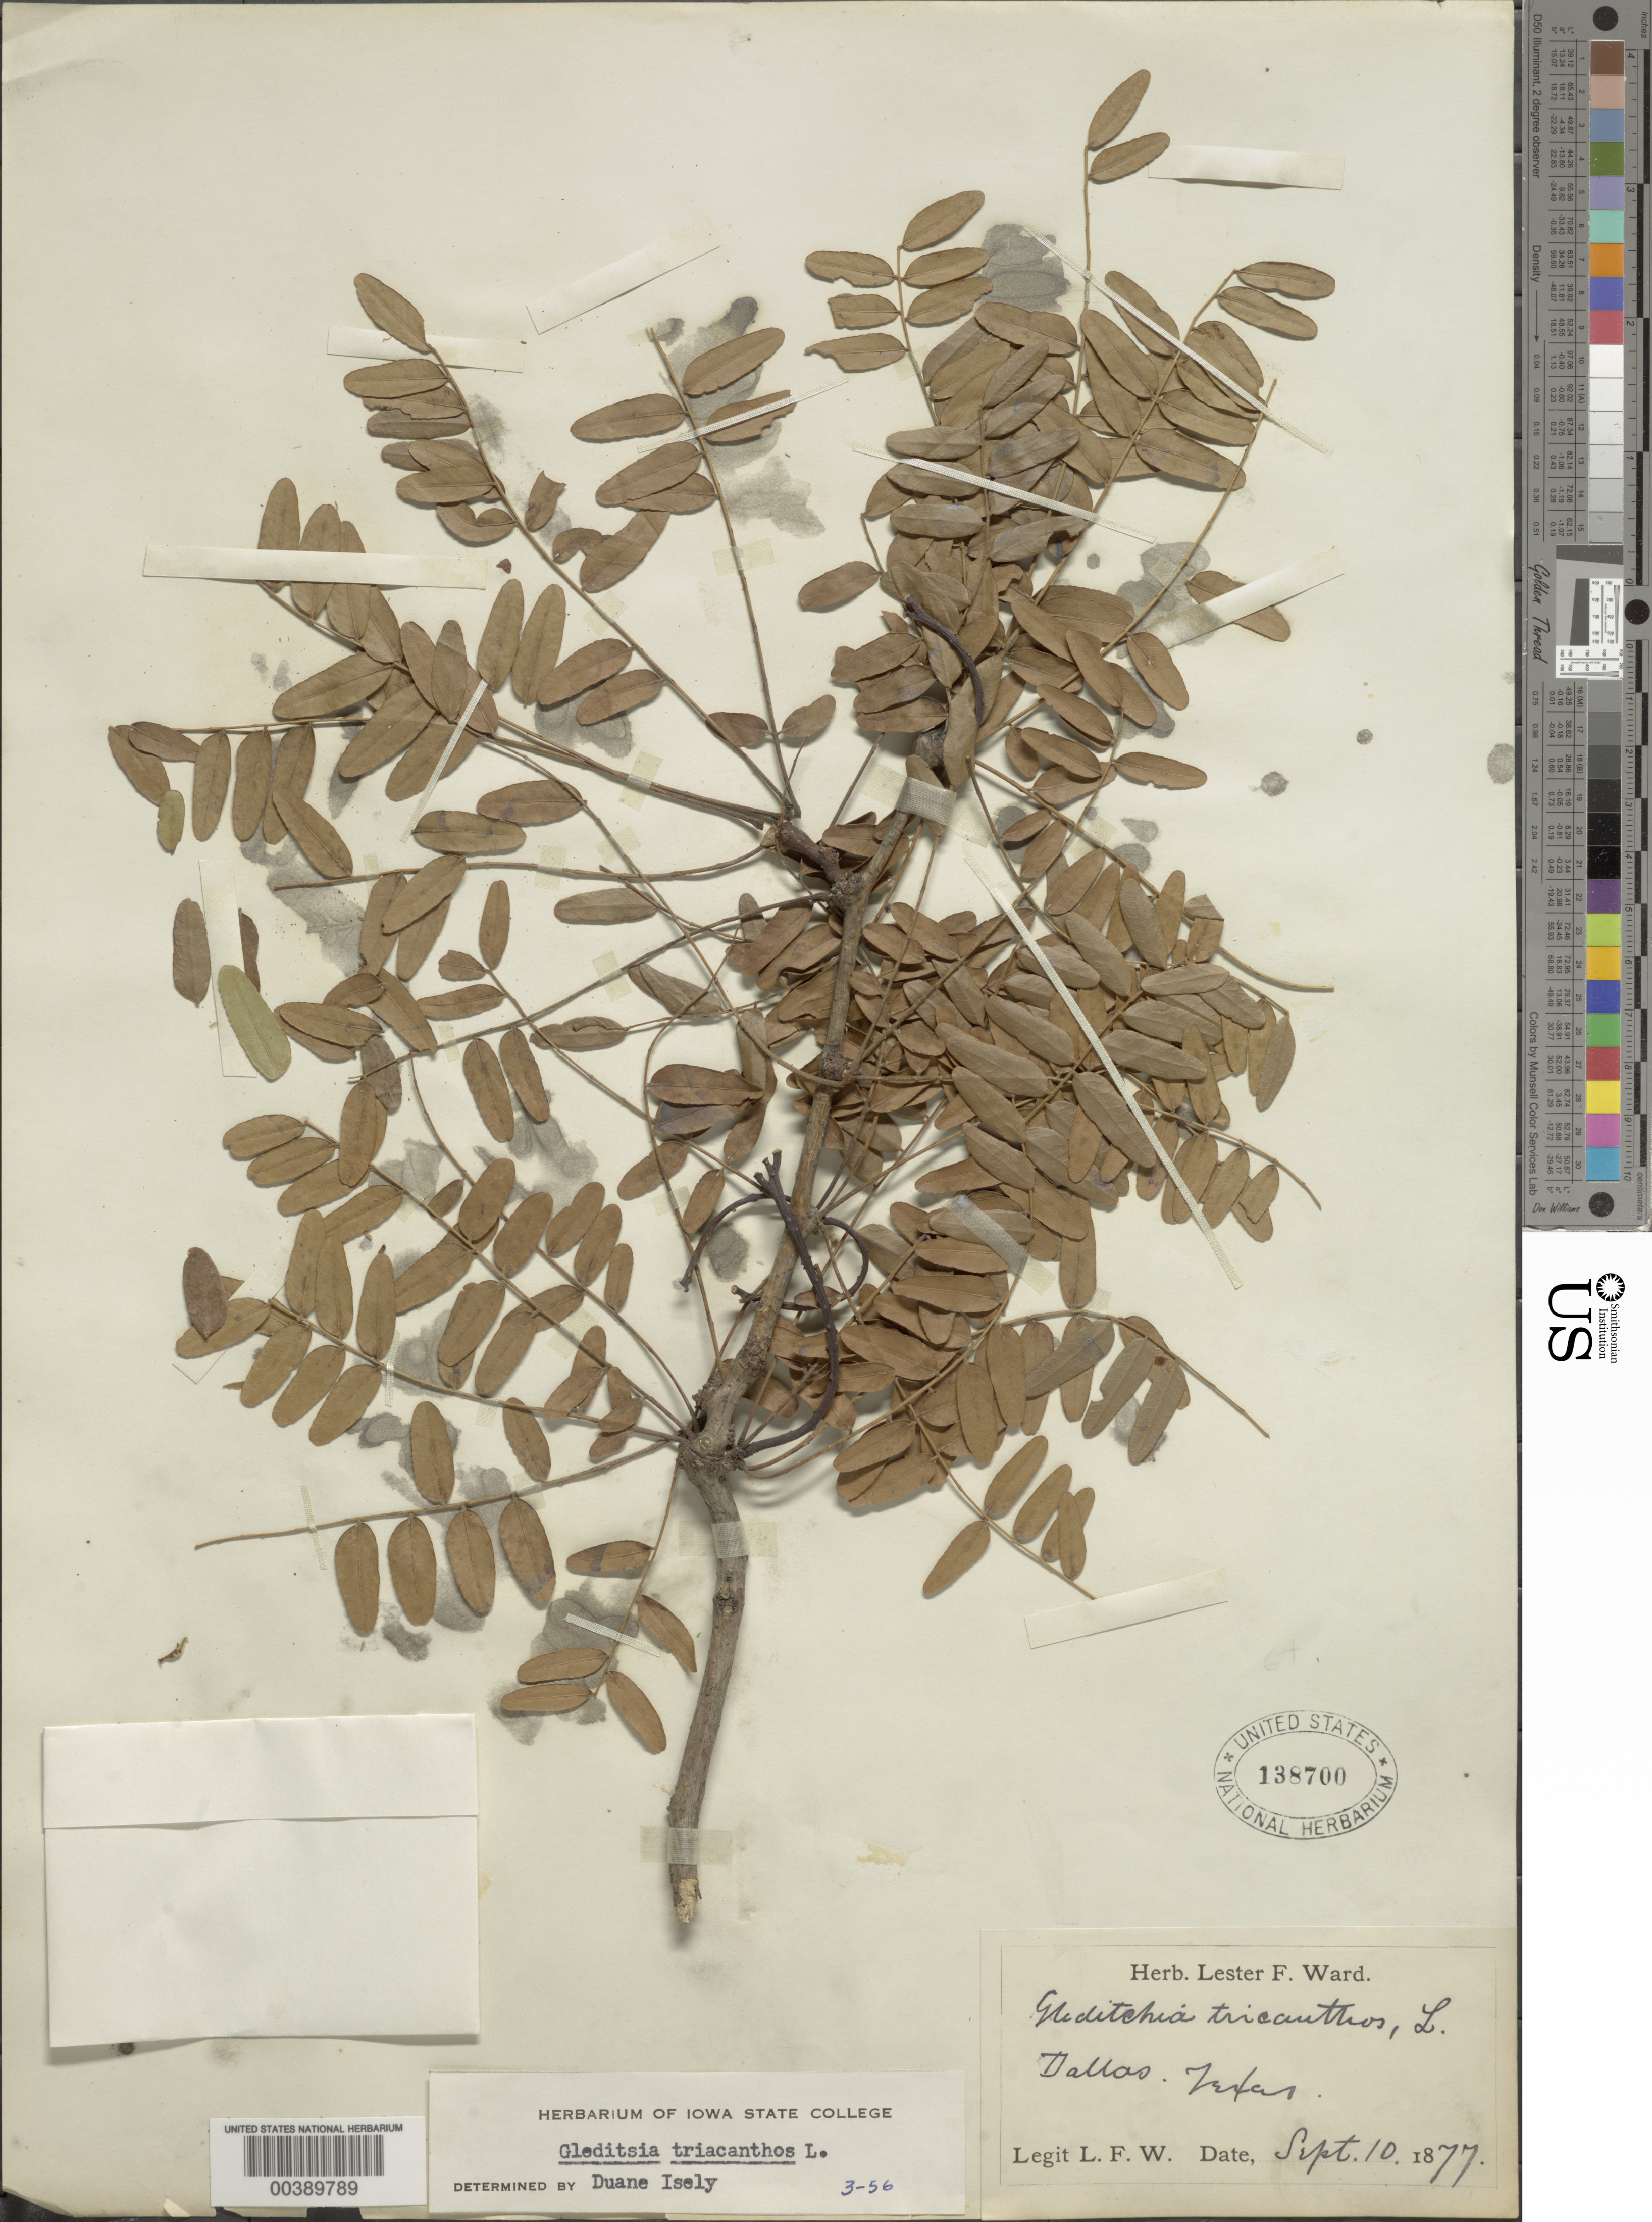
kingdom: Plantae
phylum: Tracheophyta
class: Magnoliopsida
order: Fabales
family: Fabaceae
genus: Gleditsia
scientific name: Gleditsia triacanthos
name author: L.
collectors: L. F. Ward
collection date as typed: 10 Sep 1877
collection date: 1877-09-10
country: United States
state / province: Texas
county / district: Dallas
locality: Dallas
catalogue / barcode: US 138700